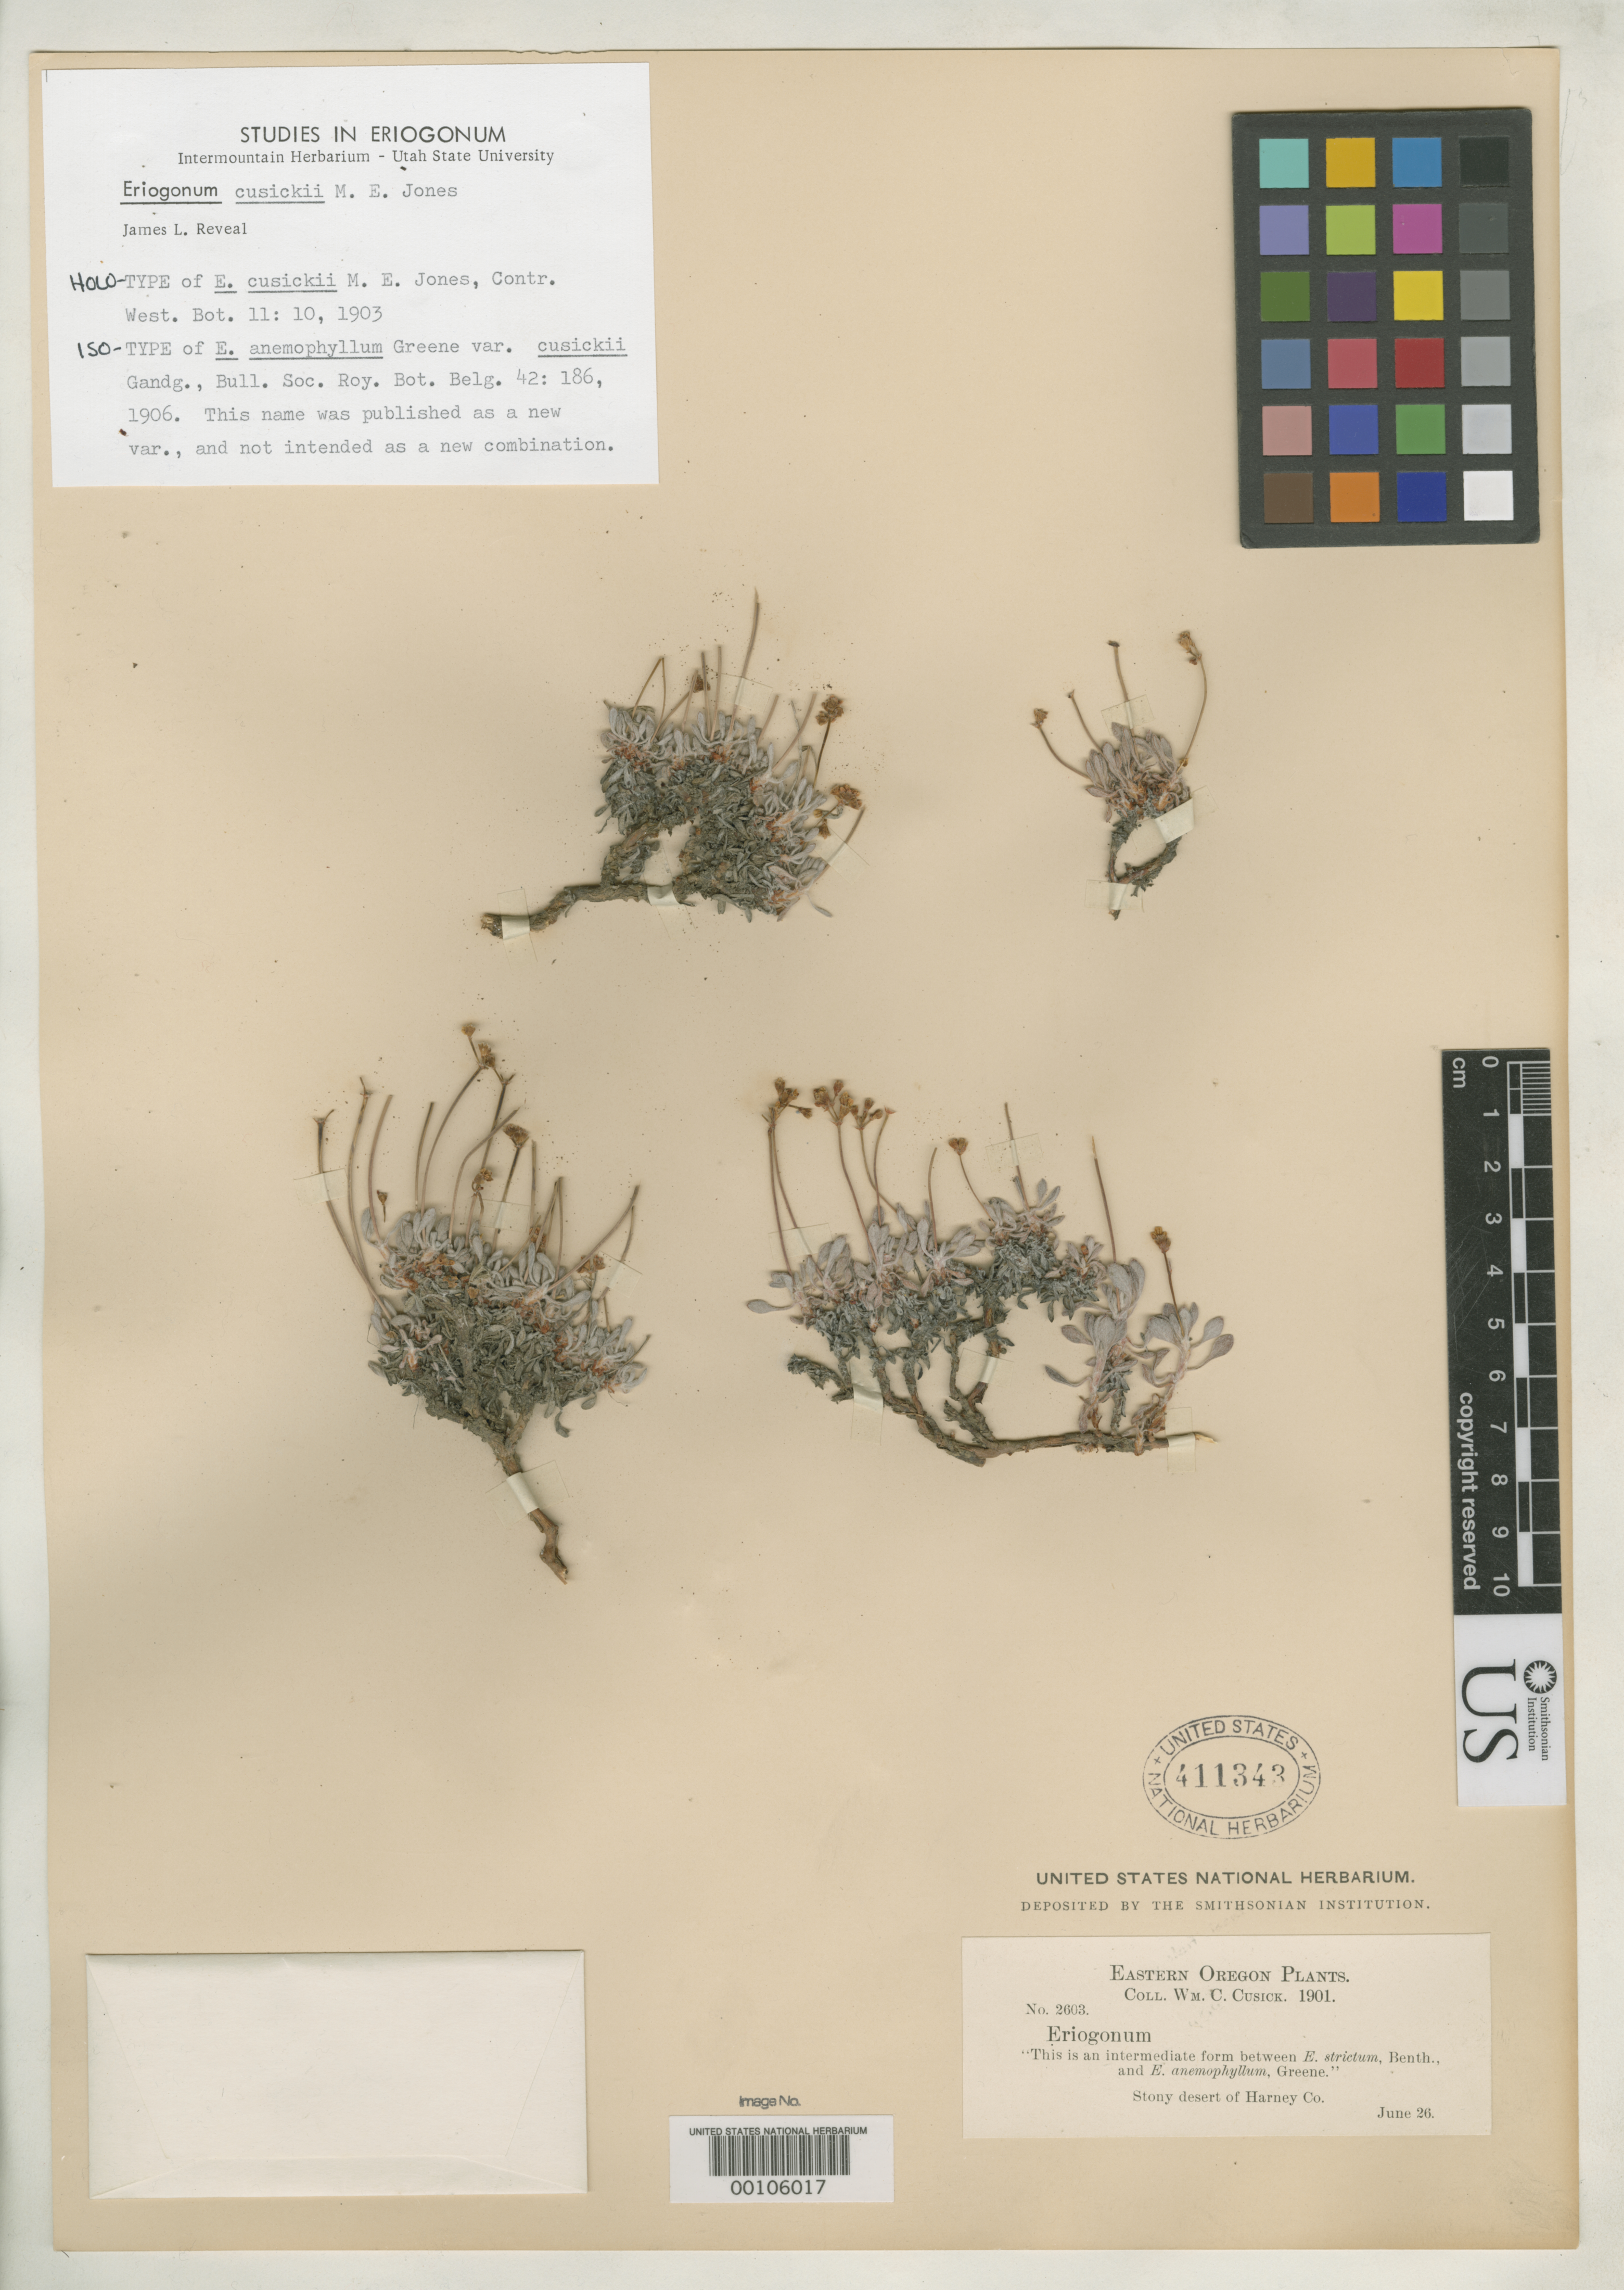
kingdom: Plantae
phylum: Tracheophyta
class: Magnoliopsida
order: Caryophyllales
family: Polygonaceae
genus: Eriogonum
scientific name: Eriogonum cusickii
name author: M.E. Jones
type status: Holotype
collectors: W. C. Cusick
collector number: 2603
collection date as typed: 26 Jun 1901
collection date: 1901-06-26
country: United States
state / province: Oregon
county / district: Harney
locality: Stoney deserts.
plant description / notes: Annotated as holotype by J.L. Reveal [unclear why, as protologue does not indicate location of type, and specimen is not annotated by M.E. Jones; more likely a lectotype?]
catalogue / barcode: US 411343